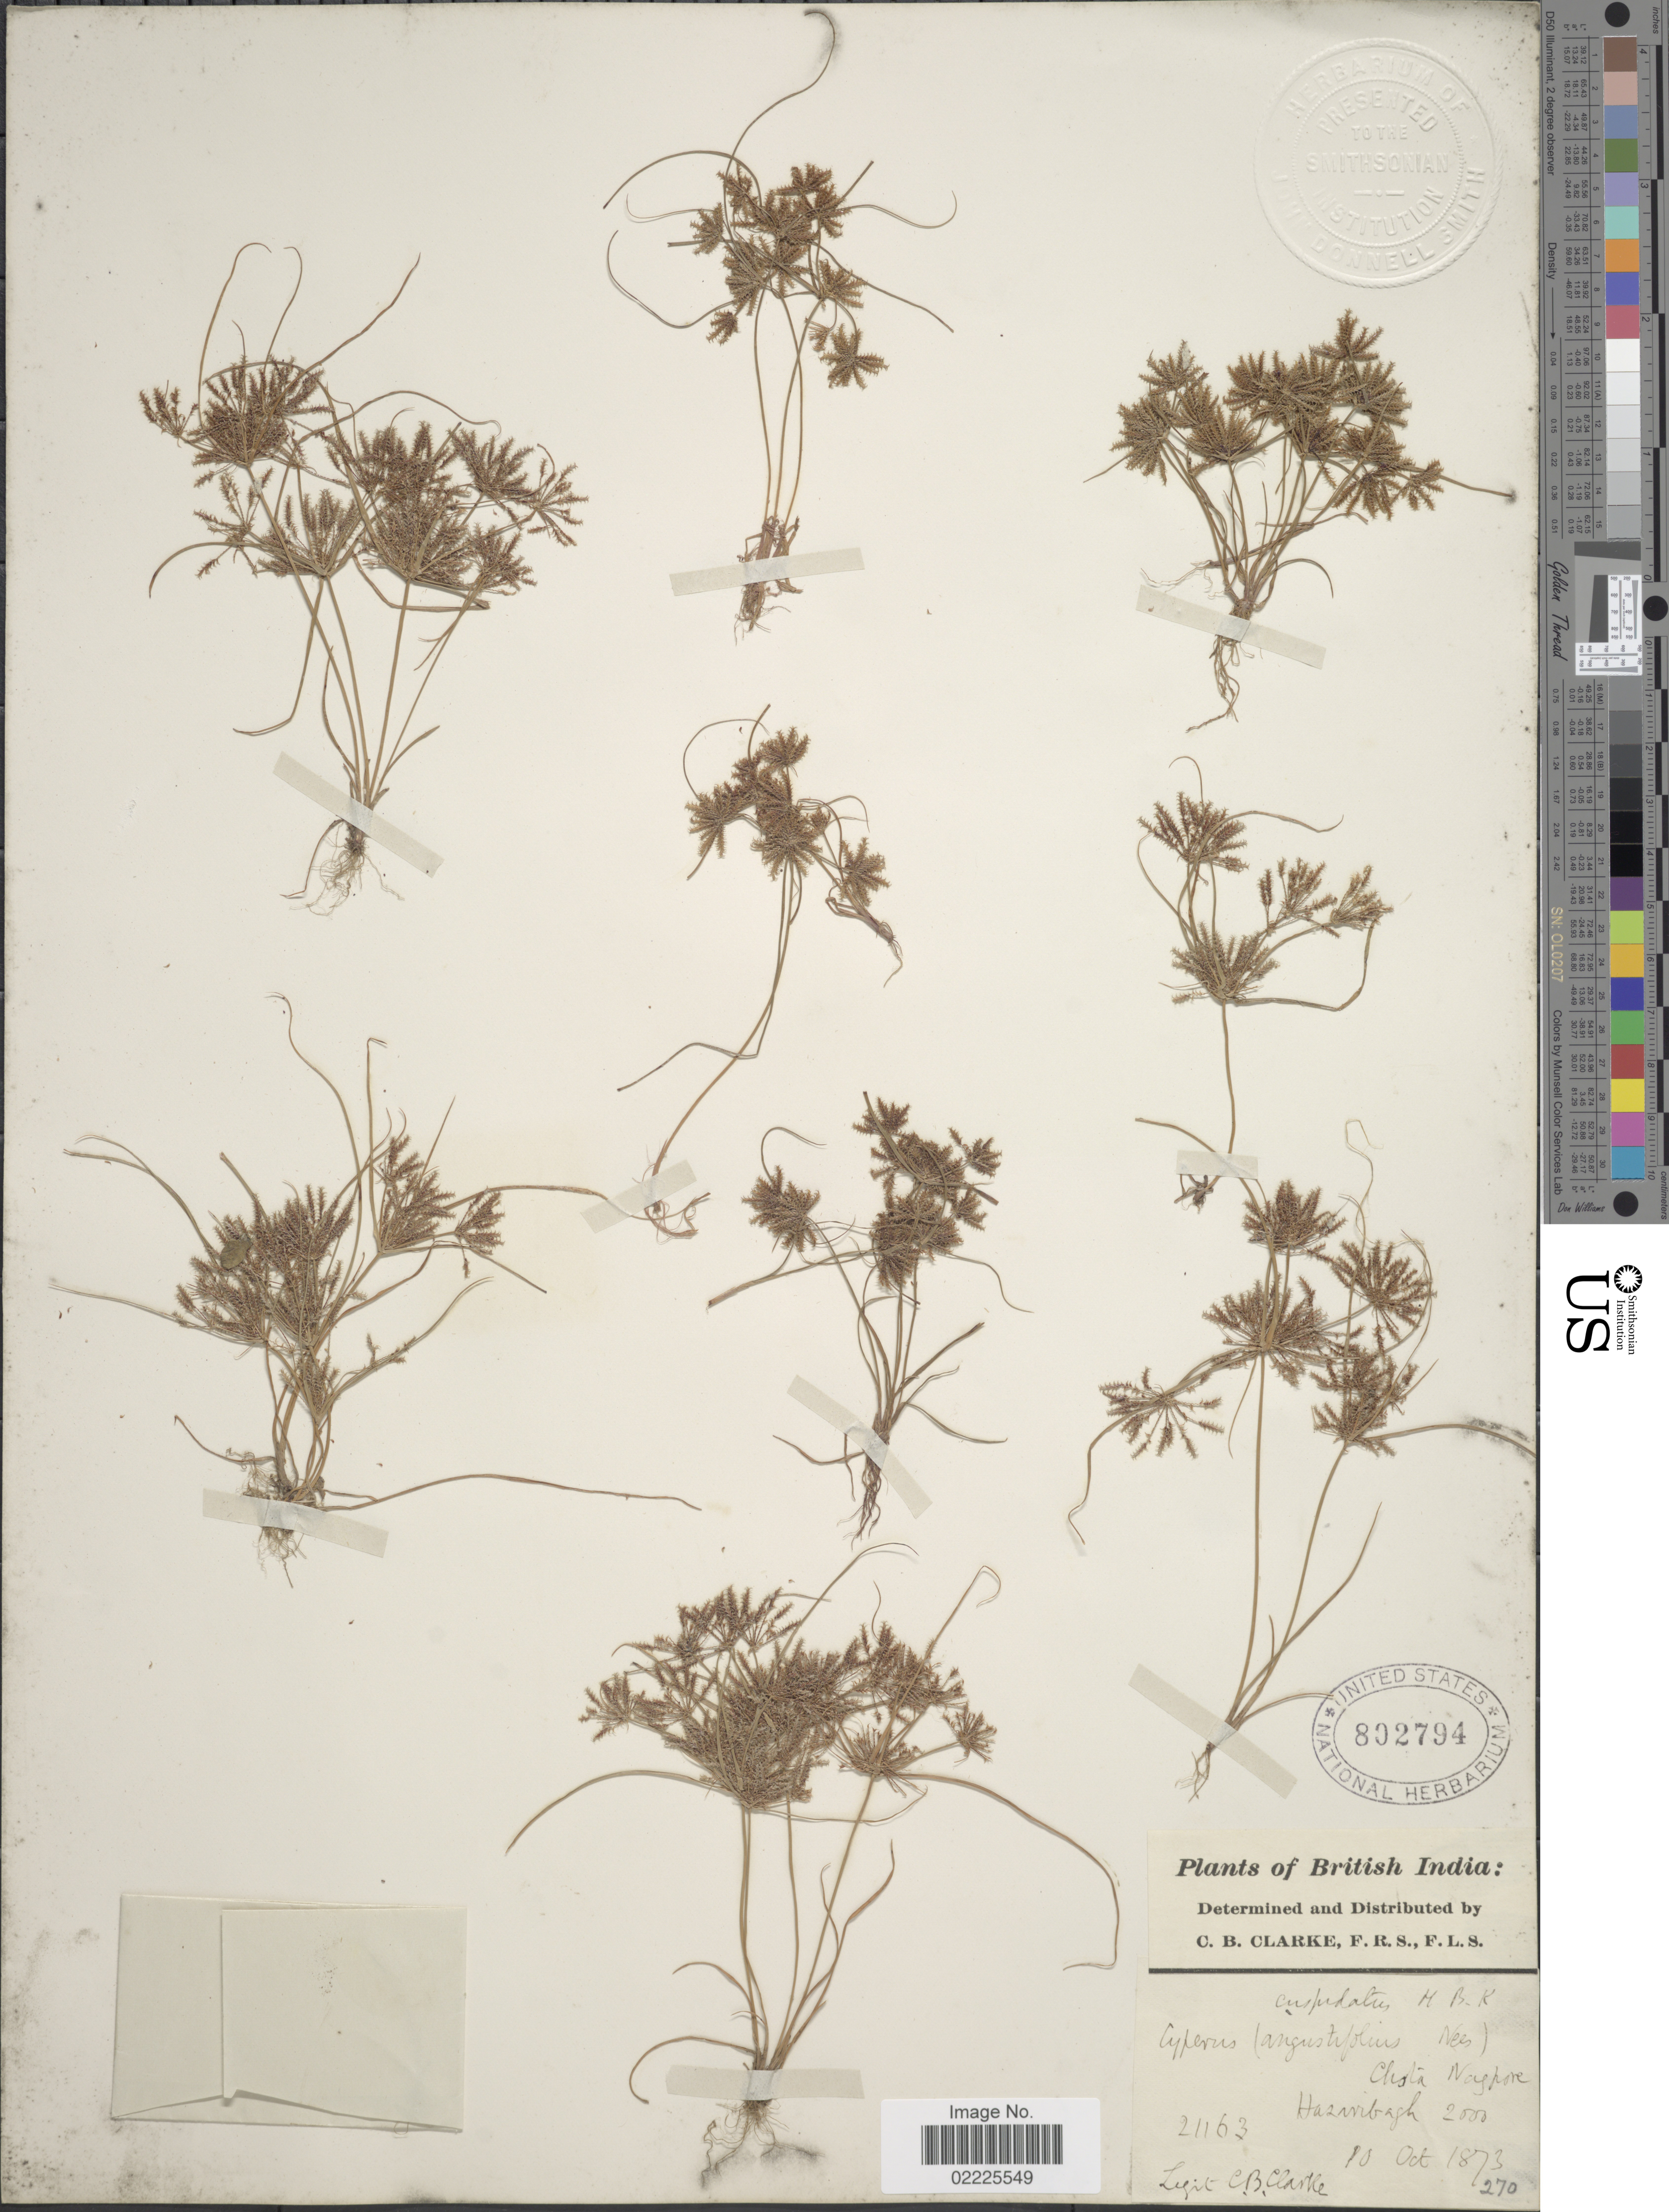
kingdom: Plantae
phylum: Tracheophyta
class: Liliopsida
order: Poales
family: Cyperaceae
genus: Cyperus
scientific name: Cyperus cuspidatus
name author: Kunth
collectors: C. B. Clarke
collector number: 21163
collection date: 1873-10-10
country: India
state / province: Jharkhand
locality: British India, Hazaribagh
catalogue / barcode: US 802794